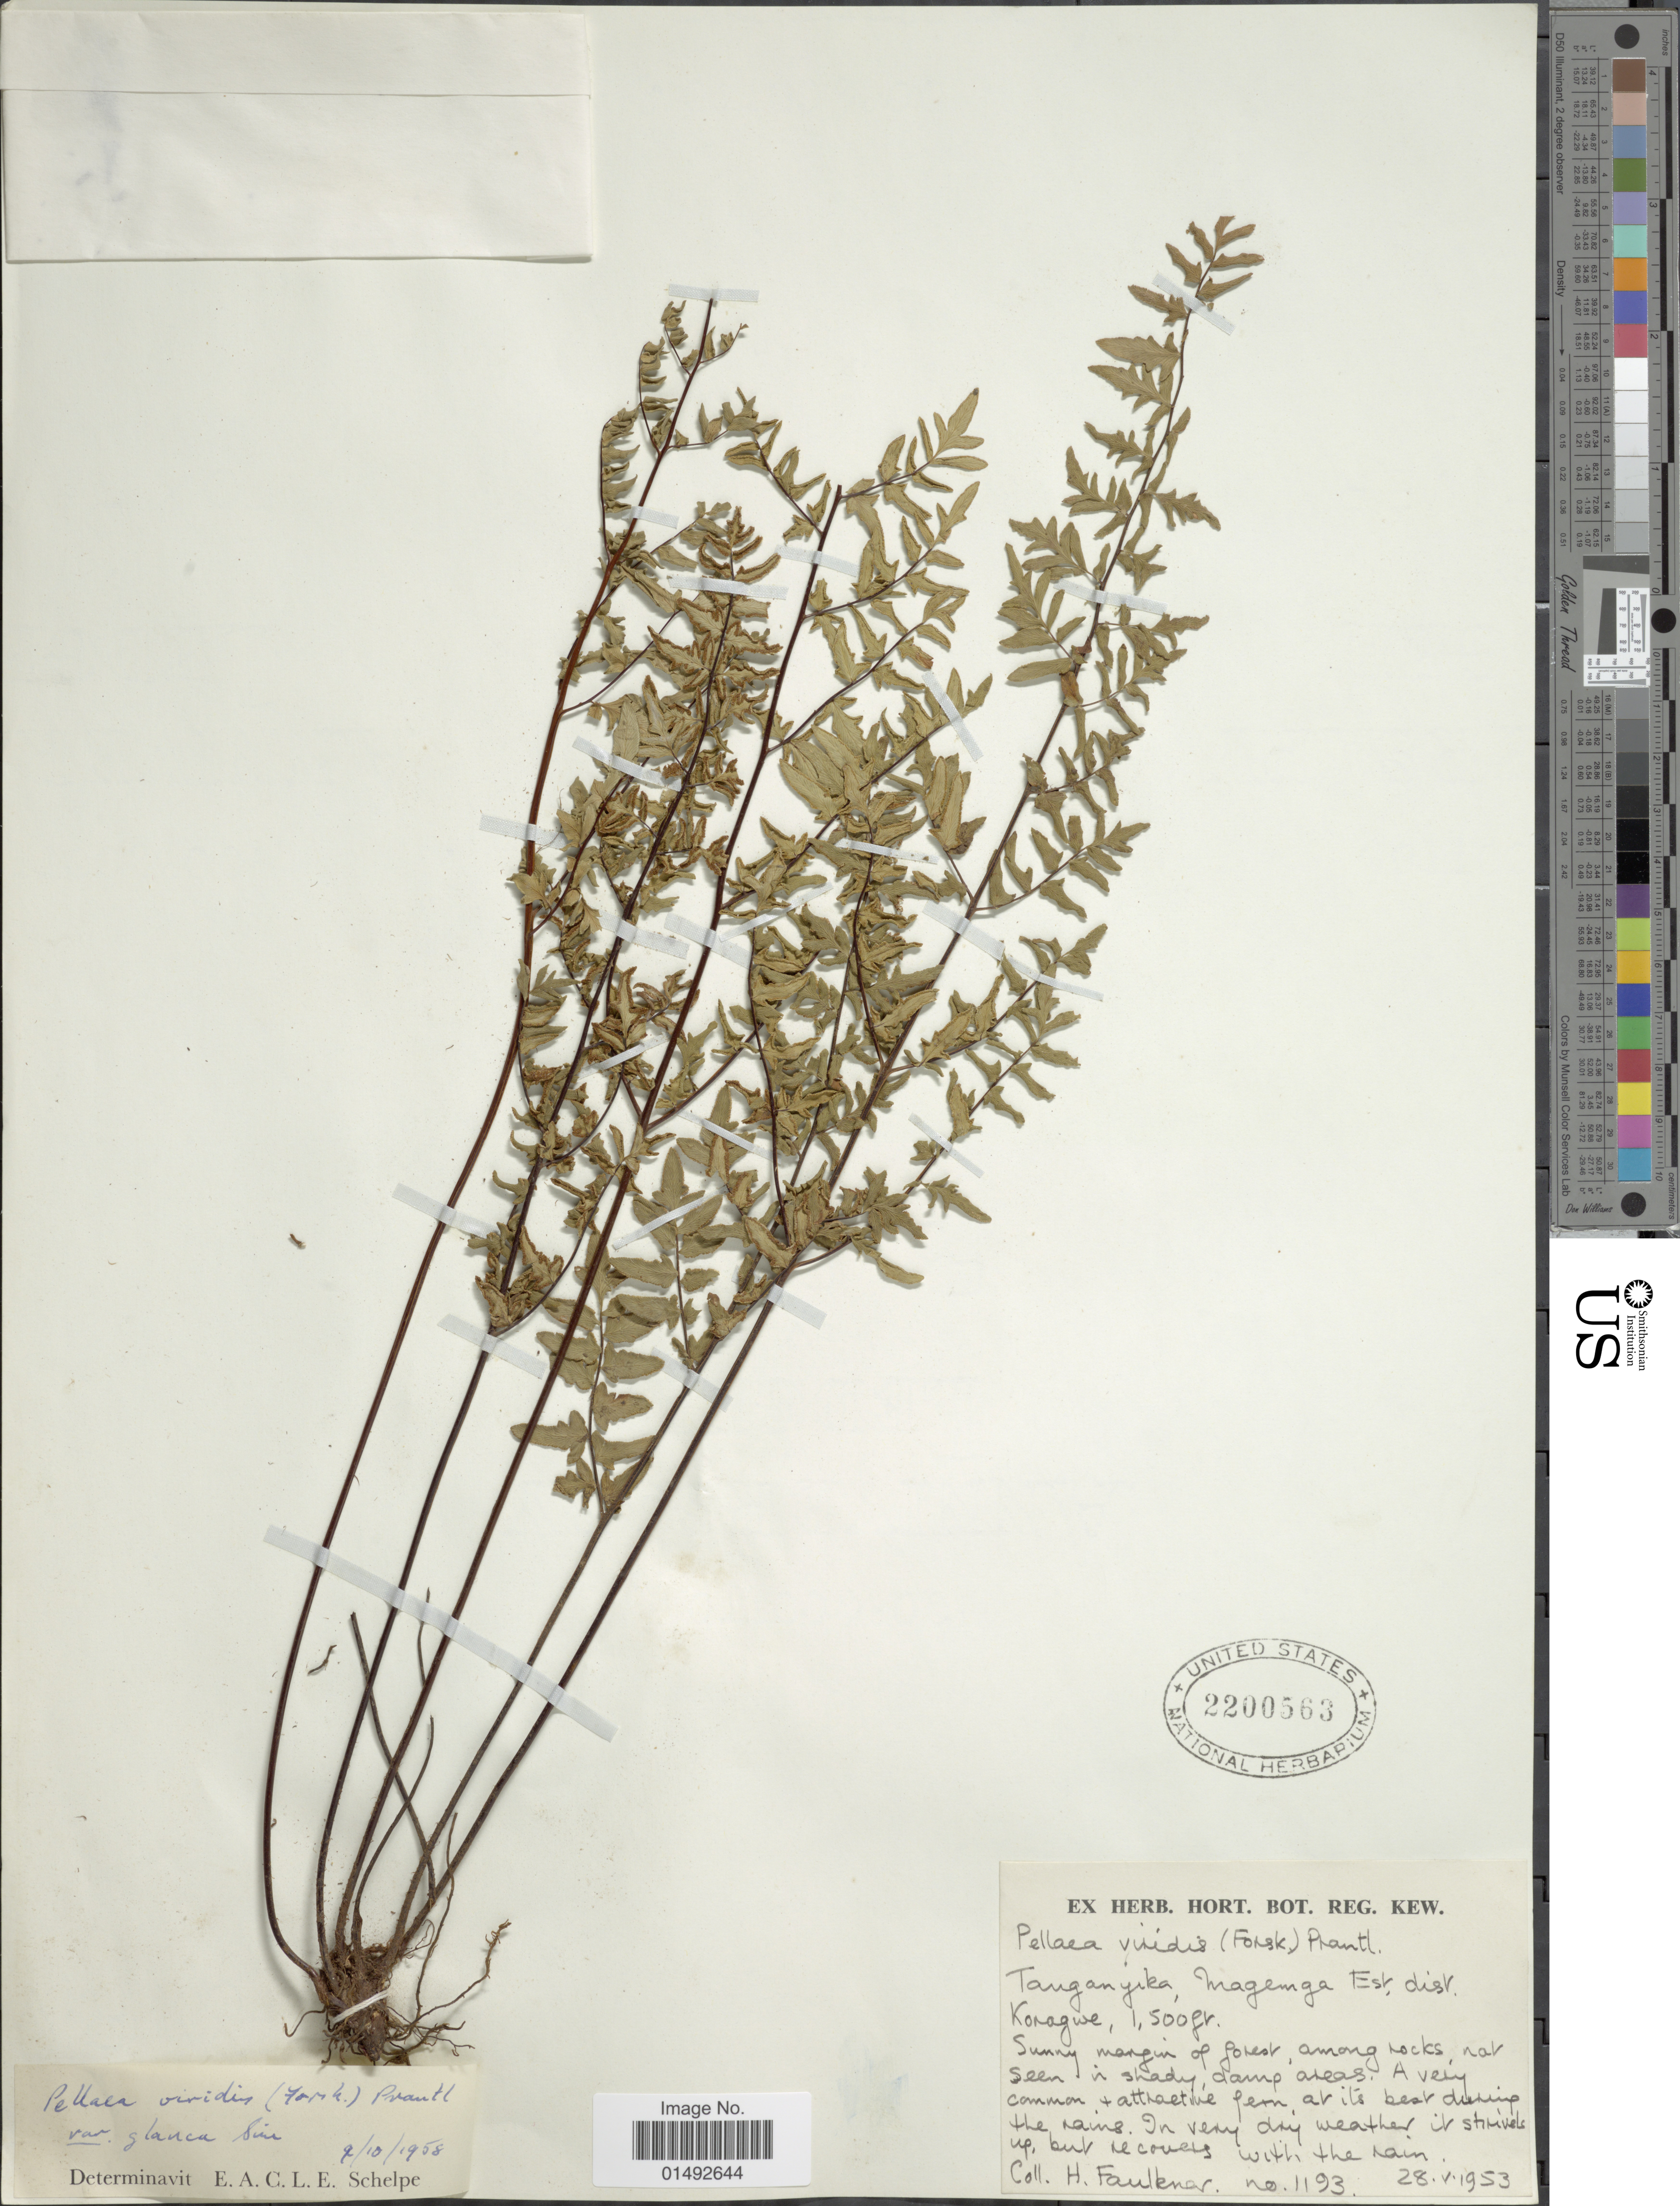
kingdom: Plantae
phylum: Tracheophyta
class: Polypodiopsida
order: Polypodiales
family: Pteridaceae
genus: Pellaea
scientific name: Pellaea viridis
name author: (Forssk.) Prantl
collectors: H. Faulkner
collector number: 1193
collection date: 1953-05-28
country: Tanzania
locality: Tanganyika, Magemga Est, dist Konagwe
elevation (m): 457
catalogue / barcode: US 2200563